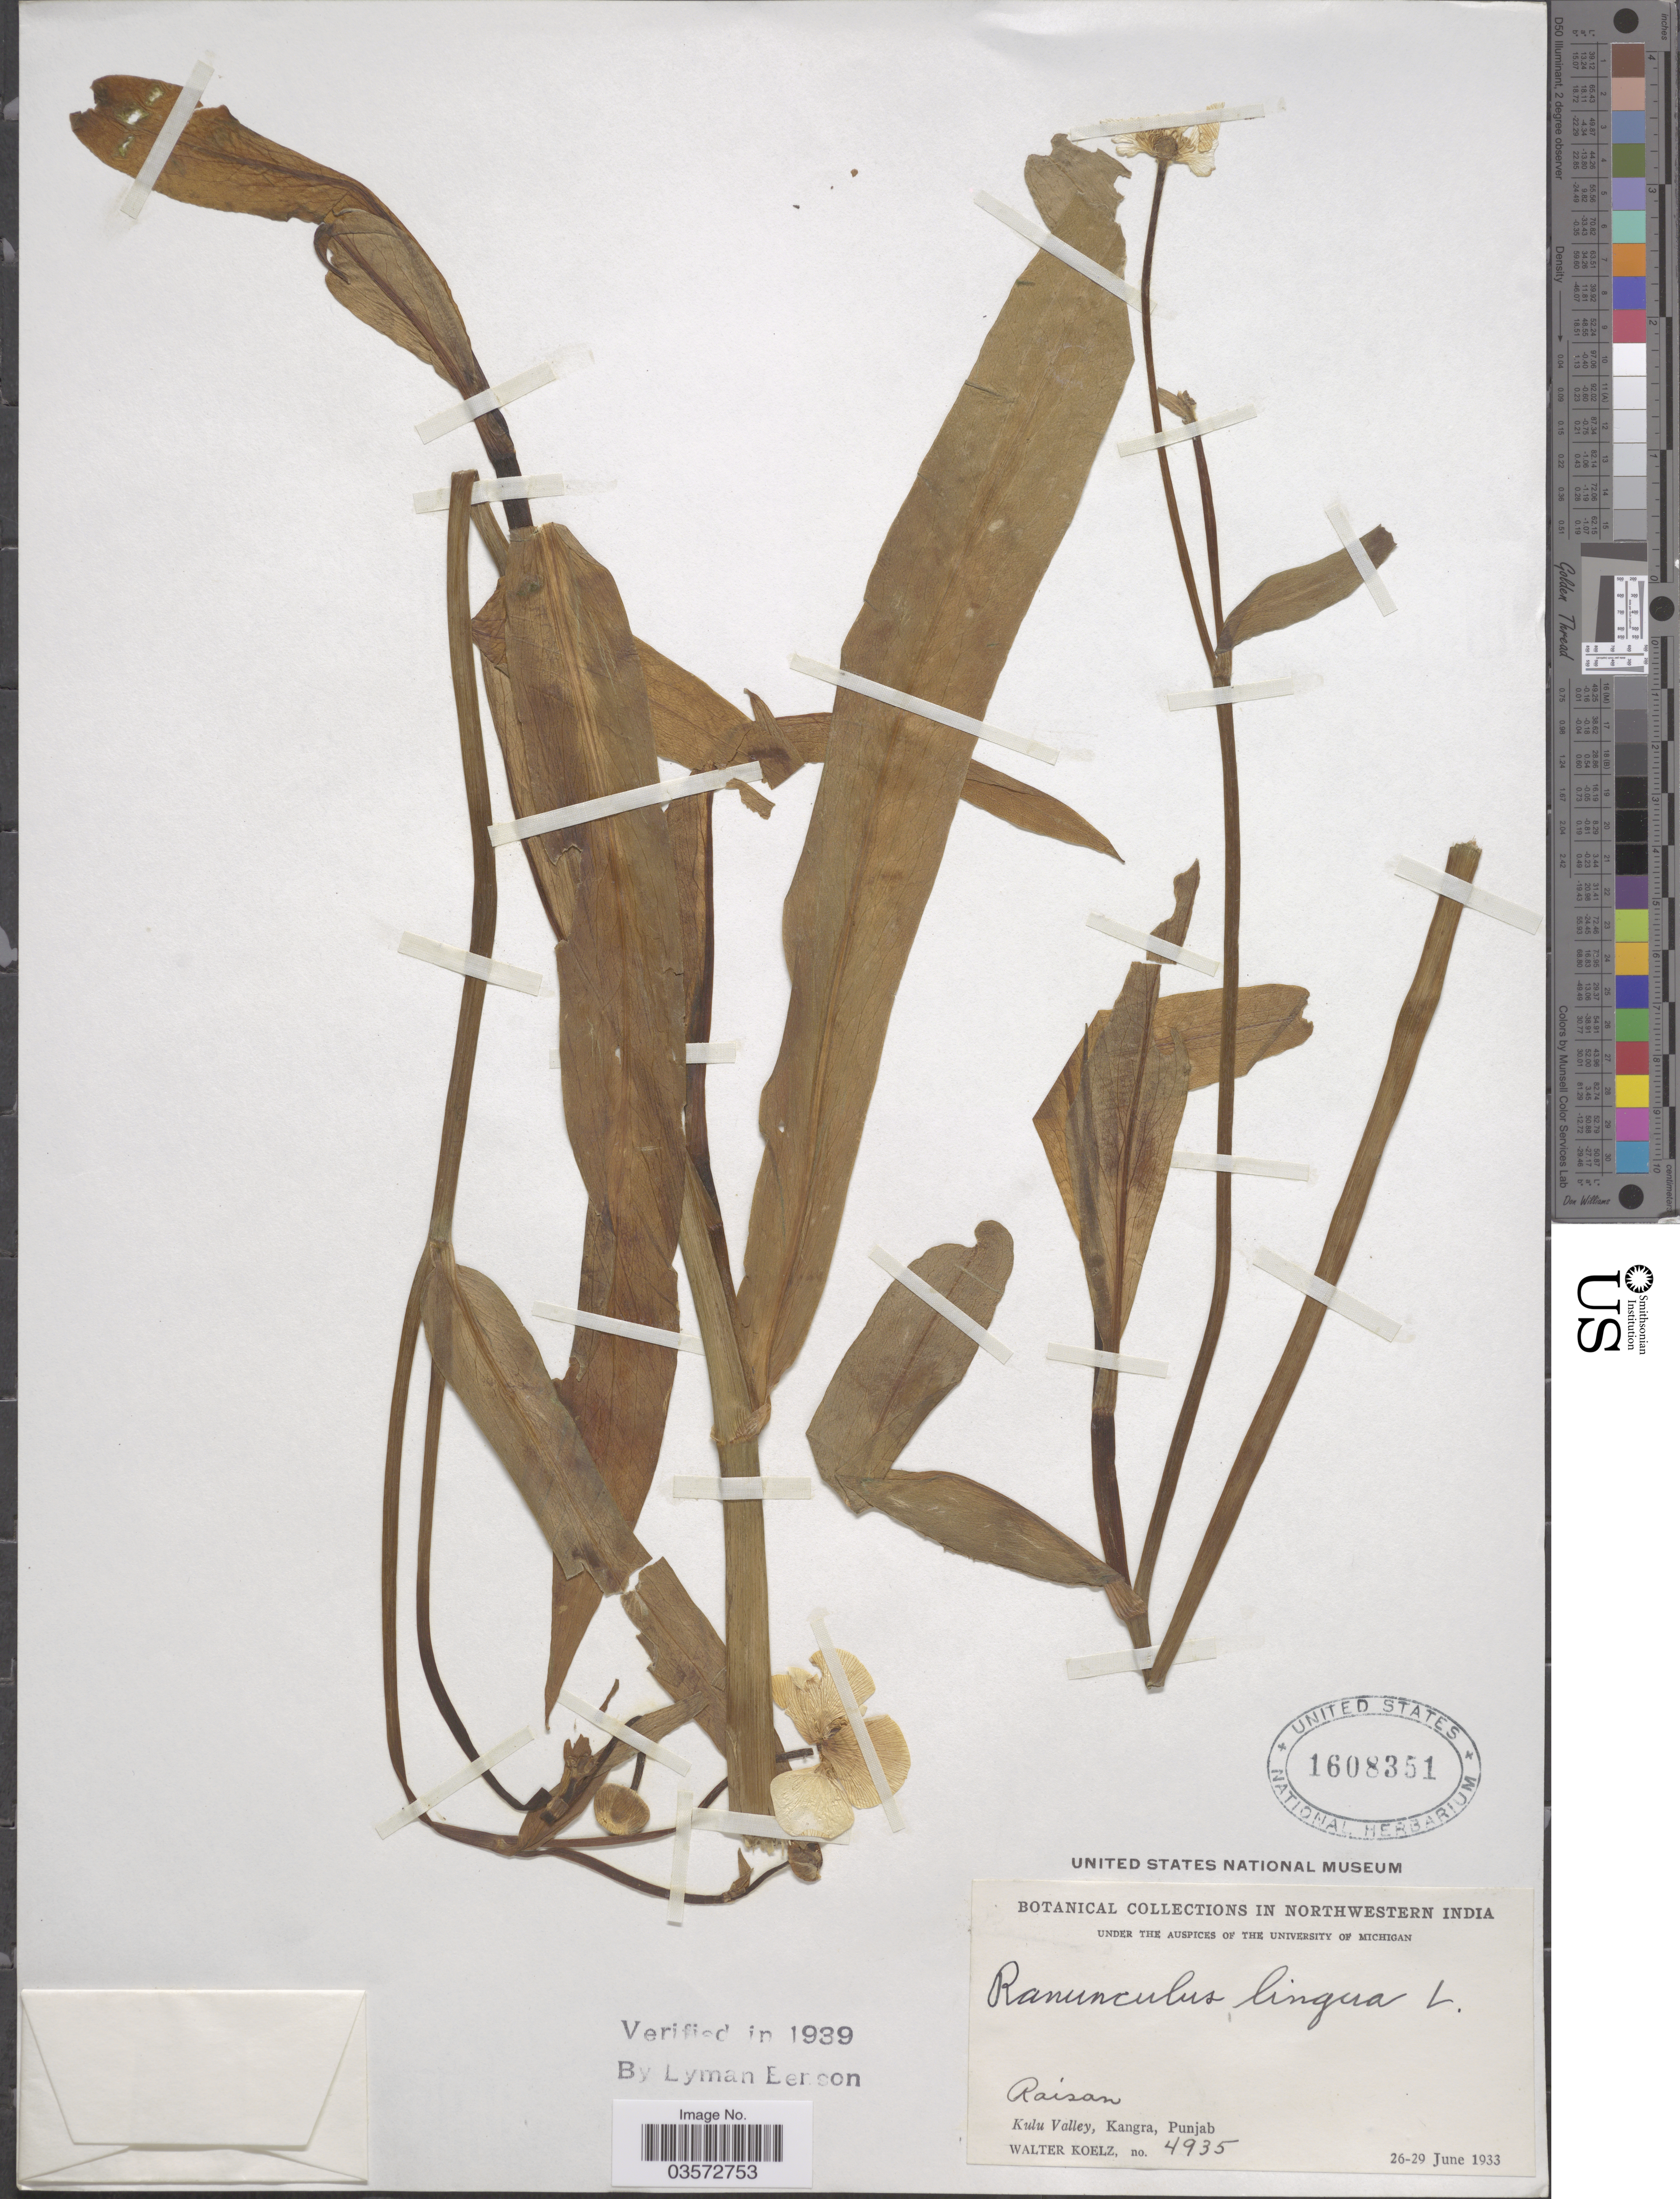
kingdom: Plantae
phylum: Tracheophyta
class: Magnoliopsida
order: Ranunculales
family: Ranunculaceae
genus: Ranunculus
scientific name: Ranunculus lingua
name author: L.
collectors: W. N. Koelz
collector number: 4935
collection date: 1933-06-26/1933-06-29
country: India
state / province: Punjab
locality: Northwestern India. Raisan. Kulu Valley, Kangra.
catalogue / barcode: US 1608351